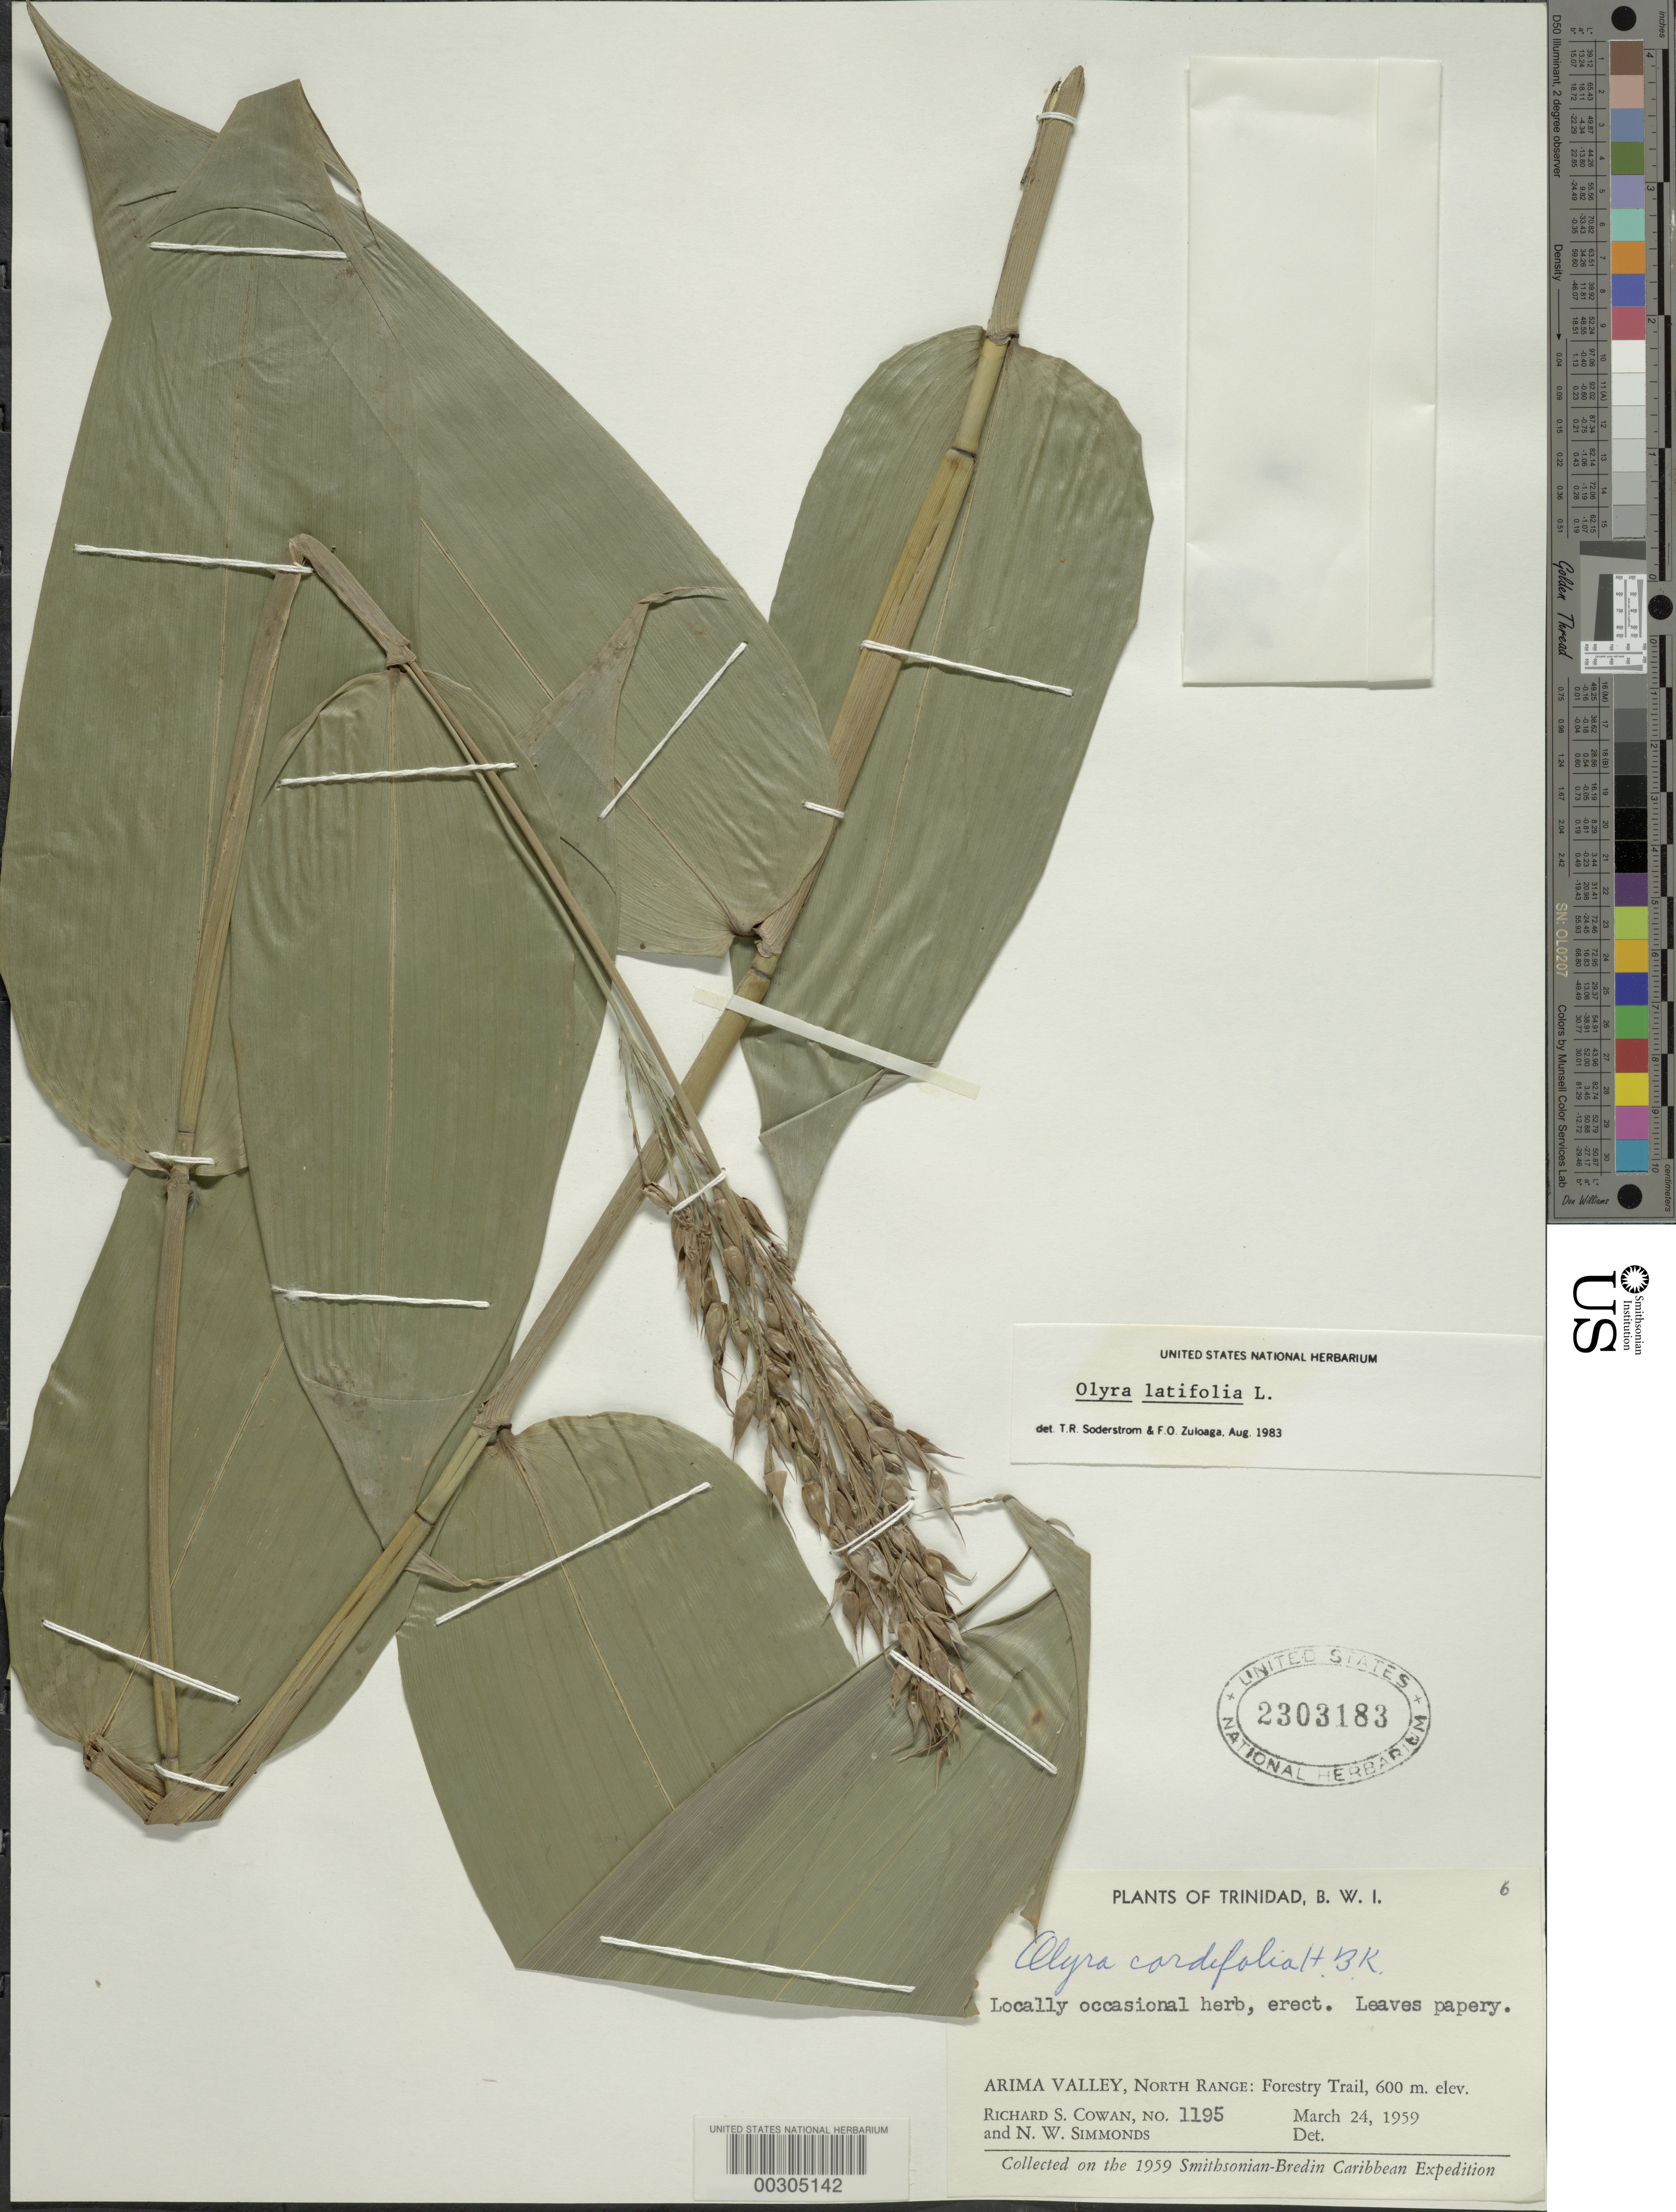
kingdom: Plantae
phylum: Tracheophyta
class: Liliopsida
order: Poales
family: Poaceae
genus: Olyra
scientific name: Olyra latifolia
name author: L.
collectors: R. S. Cowan & N. W. Simmonds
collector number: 1195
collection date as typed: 24 Mar 1959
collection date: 1959-03-24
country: Trinidad and Tobago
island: Trinidad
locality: Arima alley, north range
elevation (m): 600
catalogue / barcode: US 2303183